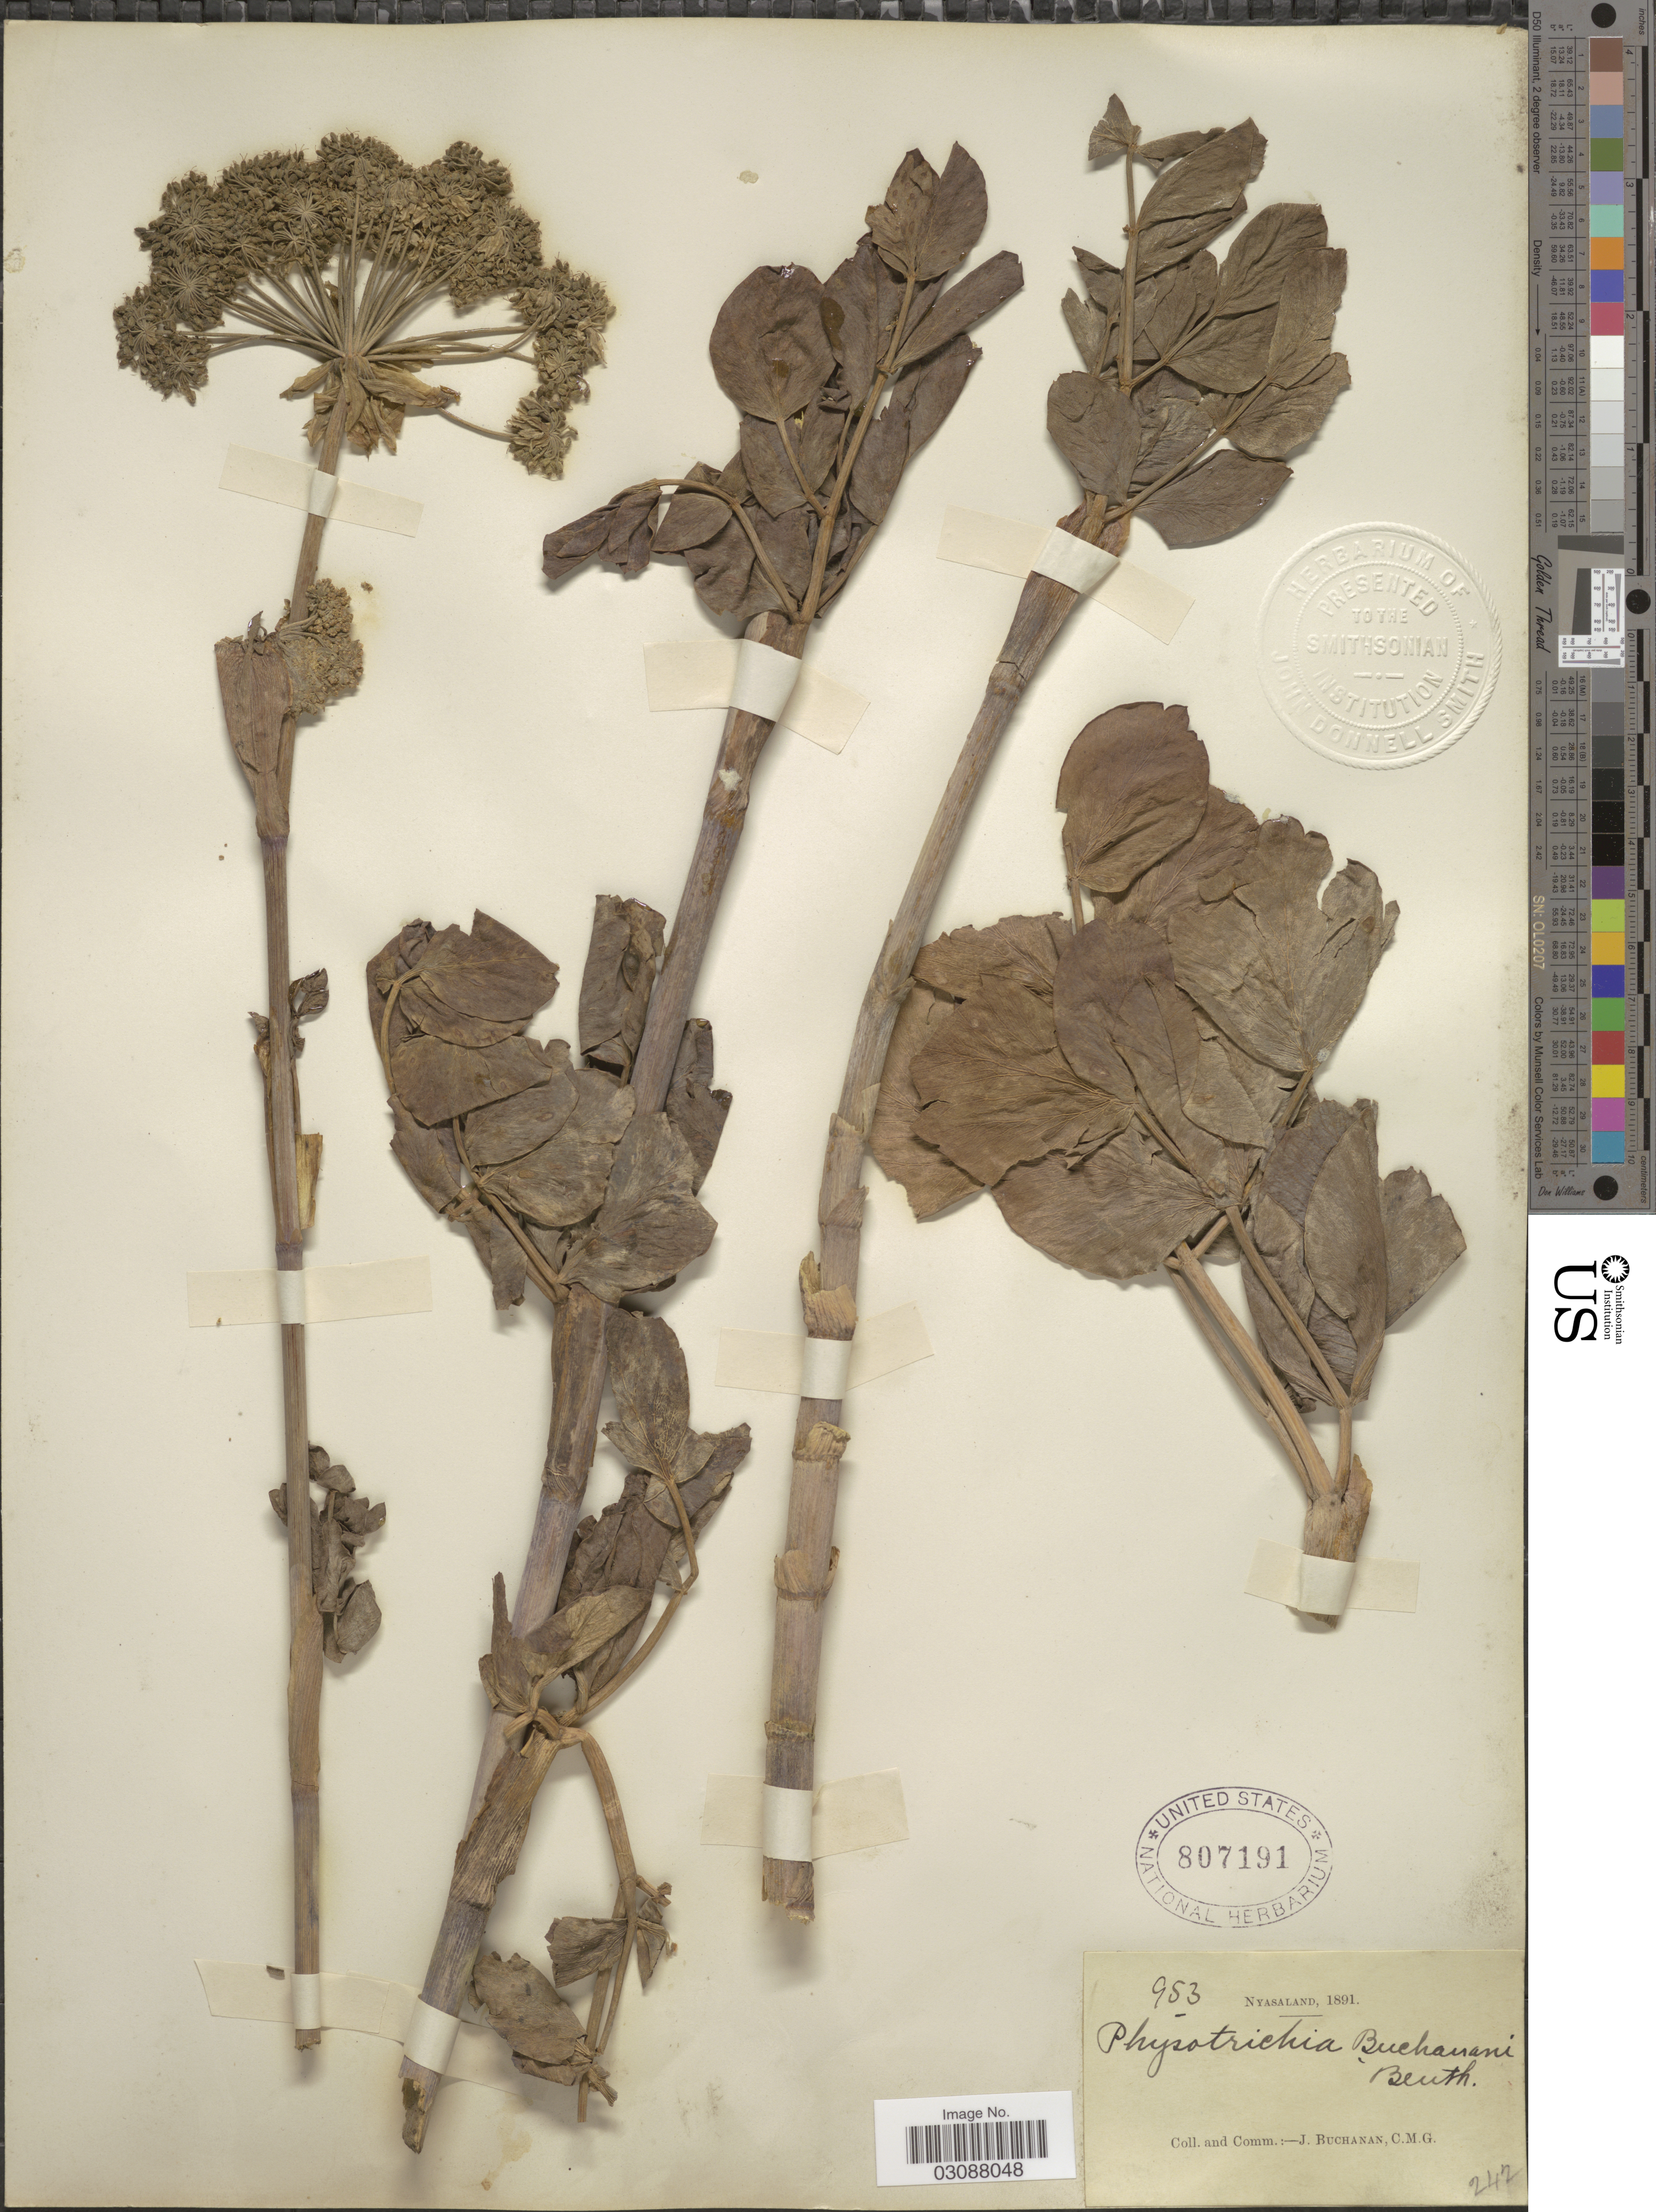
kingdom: Plantae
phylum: Tracheophyta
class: Magnoliopsida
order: Apiales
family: Apiaceae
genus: Diplolophium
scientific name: Diplolophium buchananii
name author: (Benth. ex Oliv.) C. Norman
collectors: J. Buchanan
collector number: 953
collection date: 1891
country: Malawi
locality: Nyasaland.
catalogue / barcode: US 807191